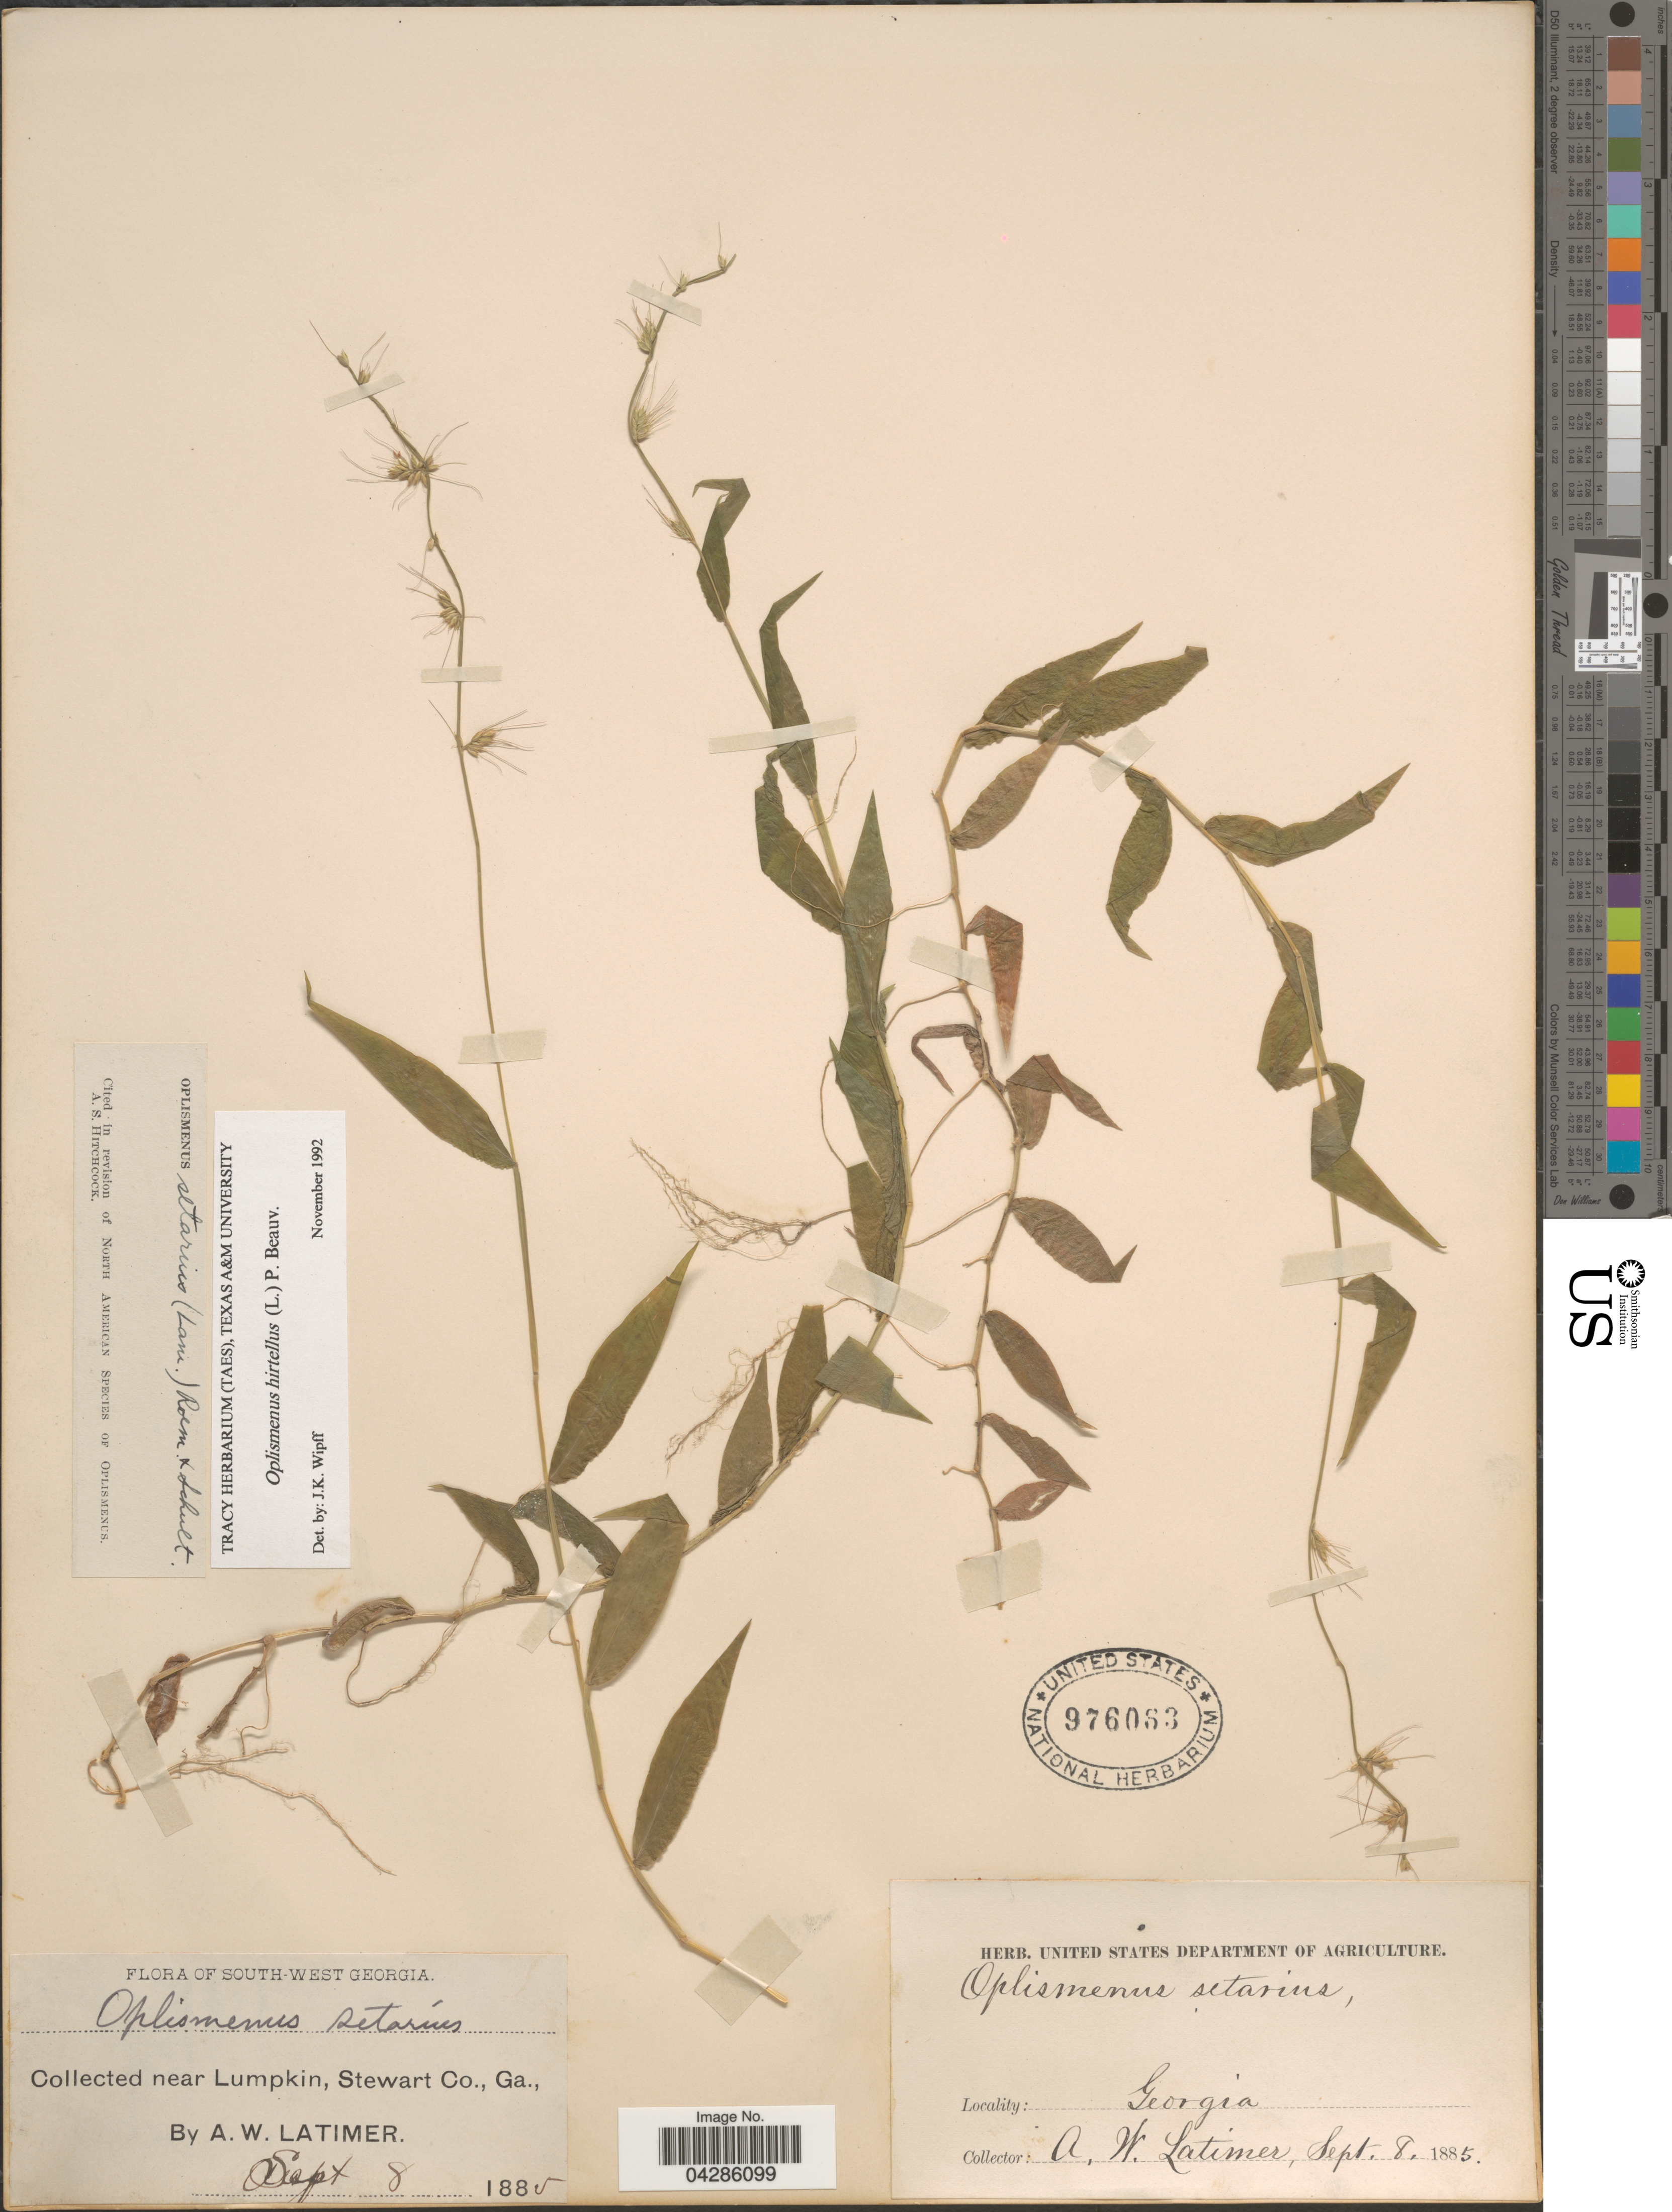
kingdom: Plantae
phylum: Tracheophyta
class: Liliopsida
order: Poales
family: Poaceae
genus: Oplismenus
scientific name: Oplismenus hirtellus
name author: (L.) P. Beauv.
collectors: A. Latimer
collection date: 1885-09-08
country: United States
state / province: Georgia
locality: South-West Georgia. Near Lumpkin, Stewart Co.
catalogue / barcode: US 976083